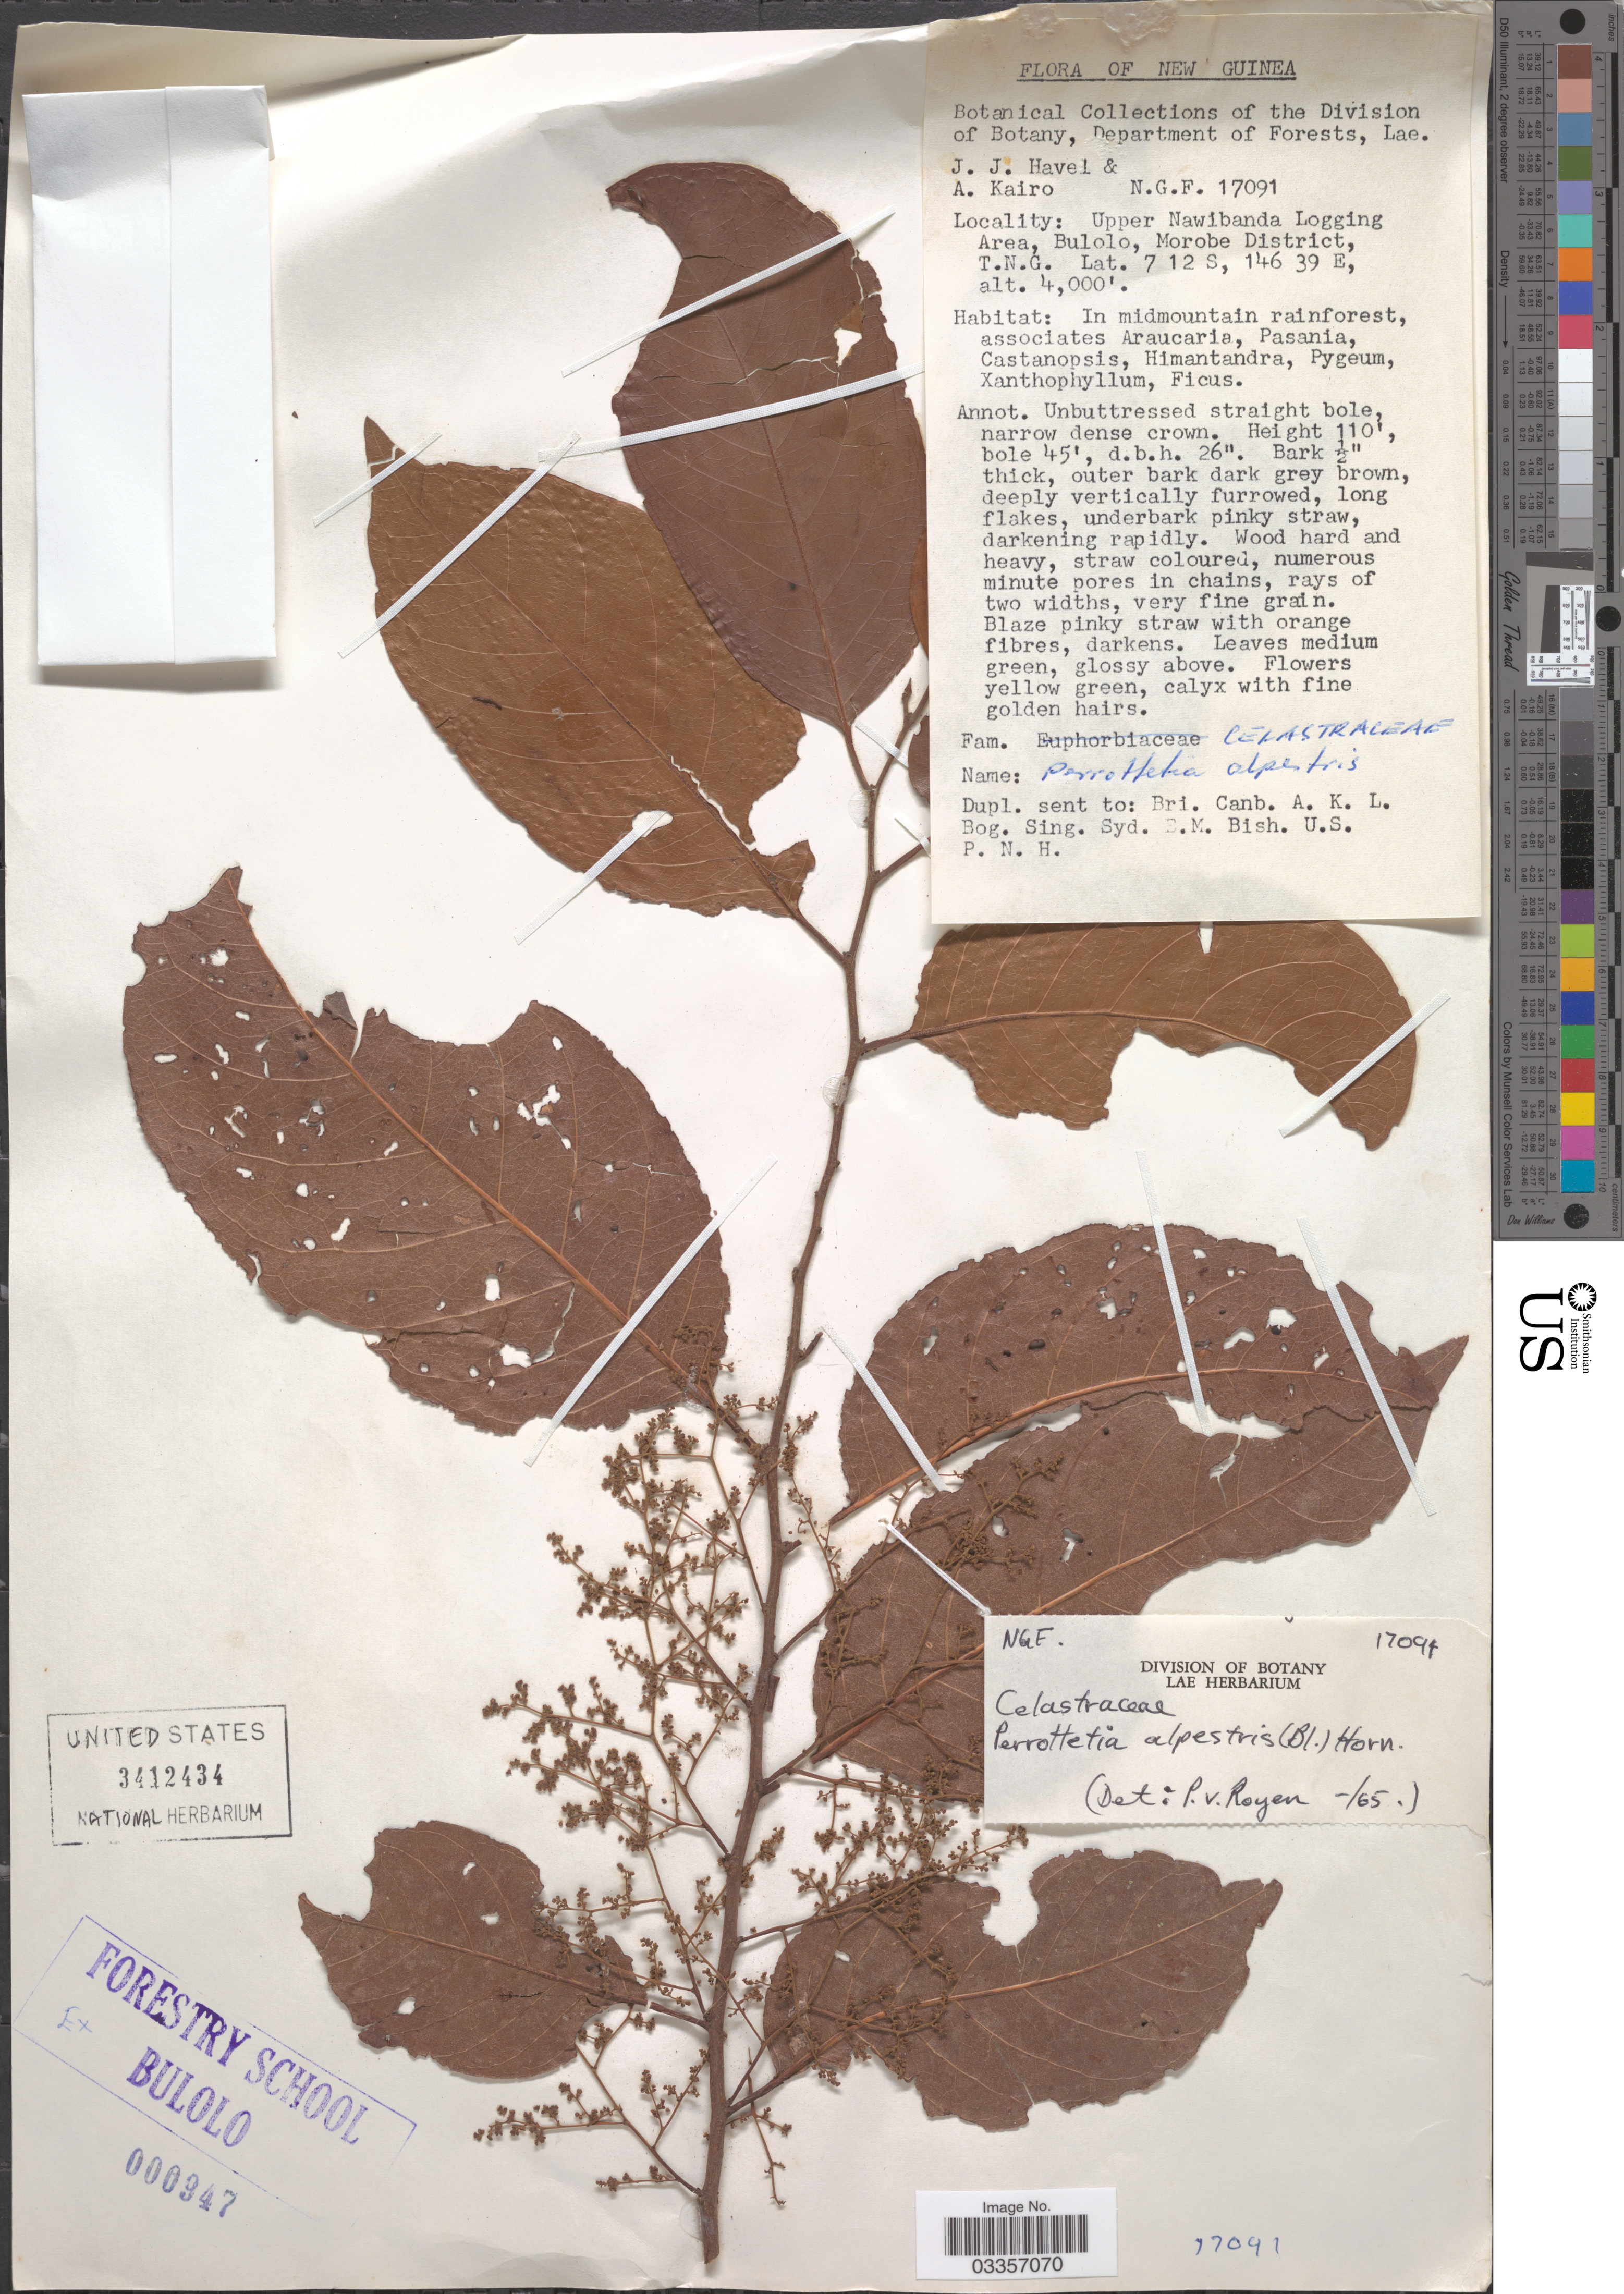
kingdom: Plantae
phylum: Tracheophyta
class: Magnoliopsida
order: Huerteales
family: Dipentodontaceae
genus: Perrottetia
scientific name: Perrottetia alpestris subsp. moluccana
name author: (Blume) Ding Hou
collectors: J. Havel & A. Kairo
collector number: NGF17091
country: Papua New Guinea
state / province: Morobe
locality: Upper Nawibanda Logging Area, Bulolo, Morobe District, T.N.G.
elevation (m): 1219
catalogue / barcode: US 3412434